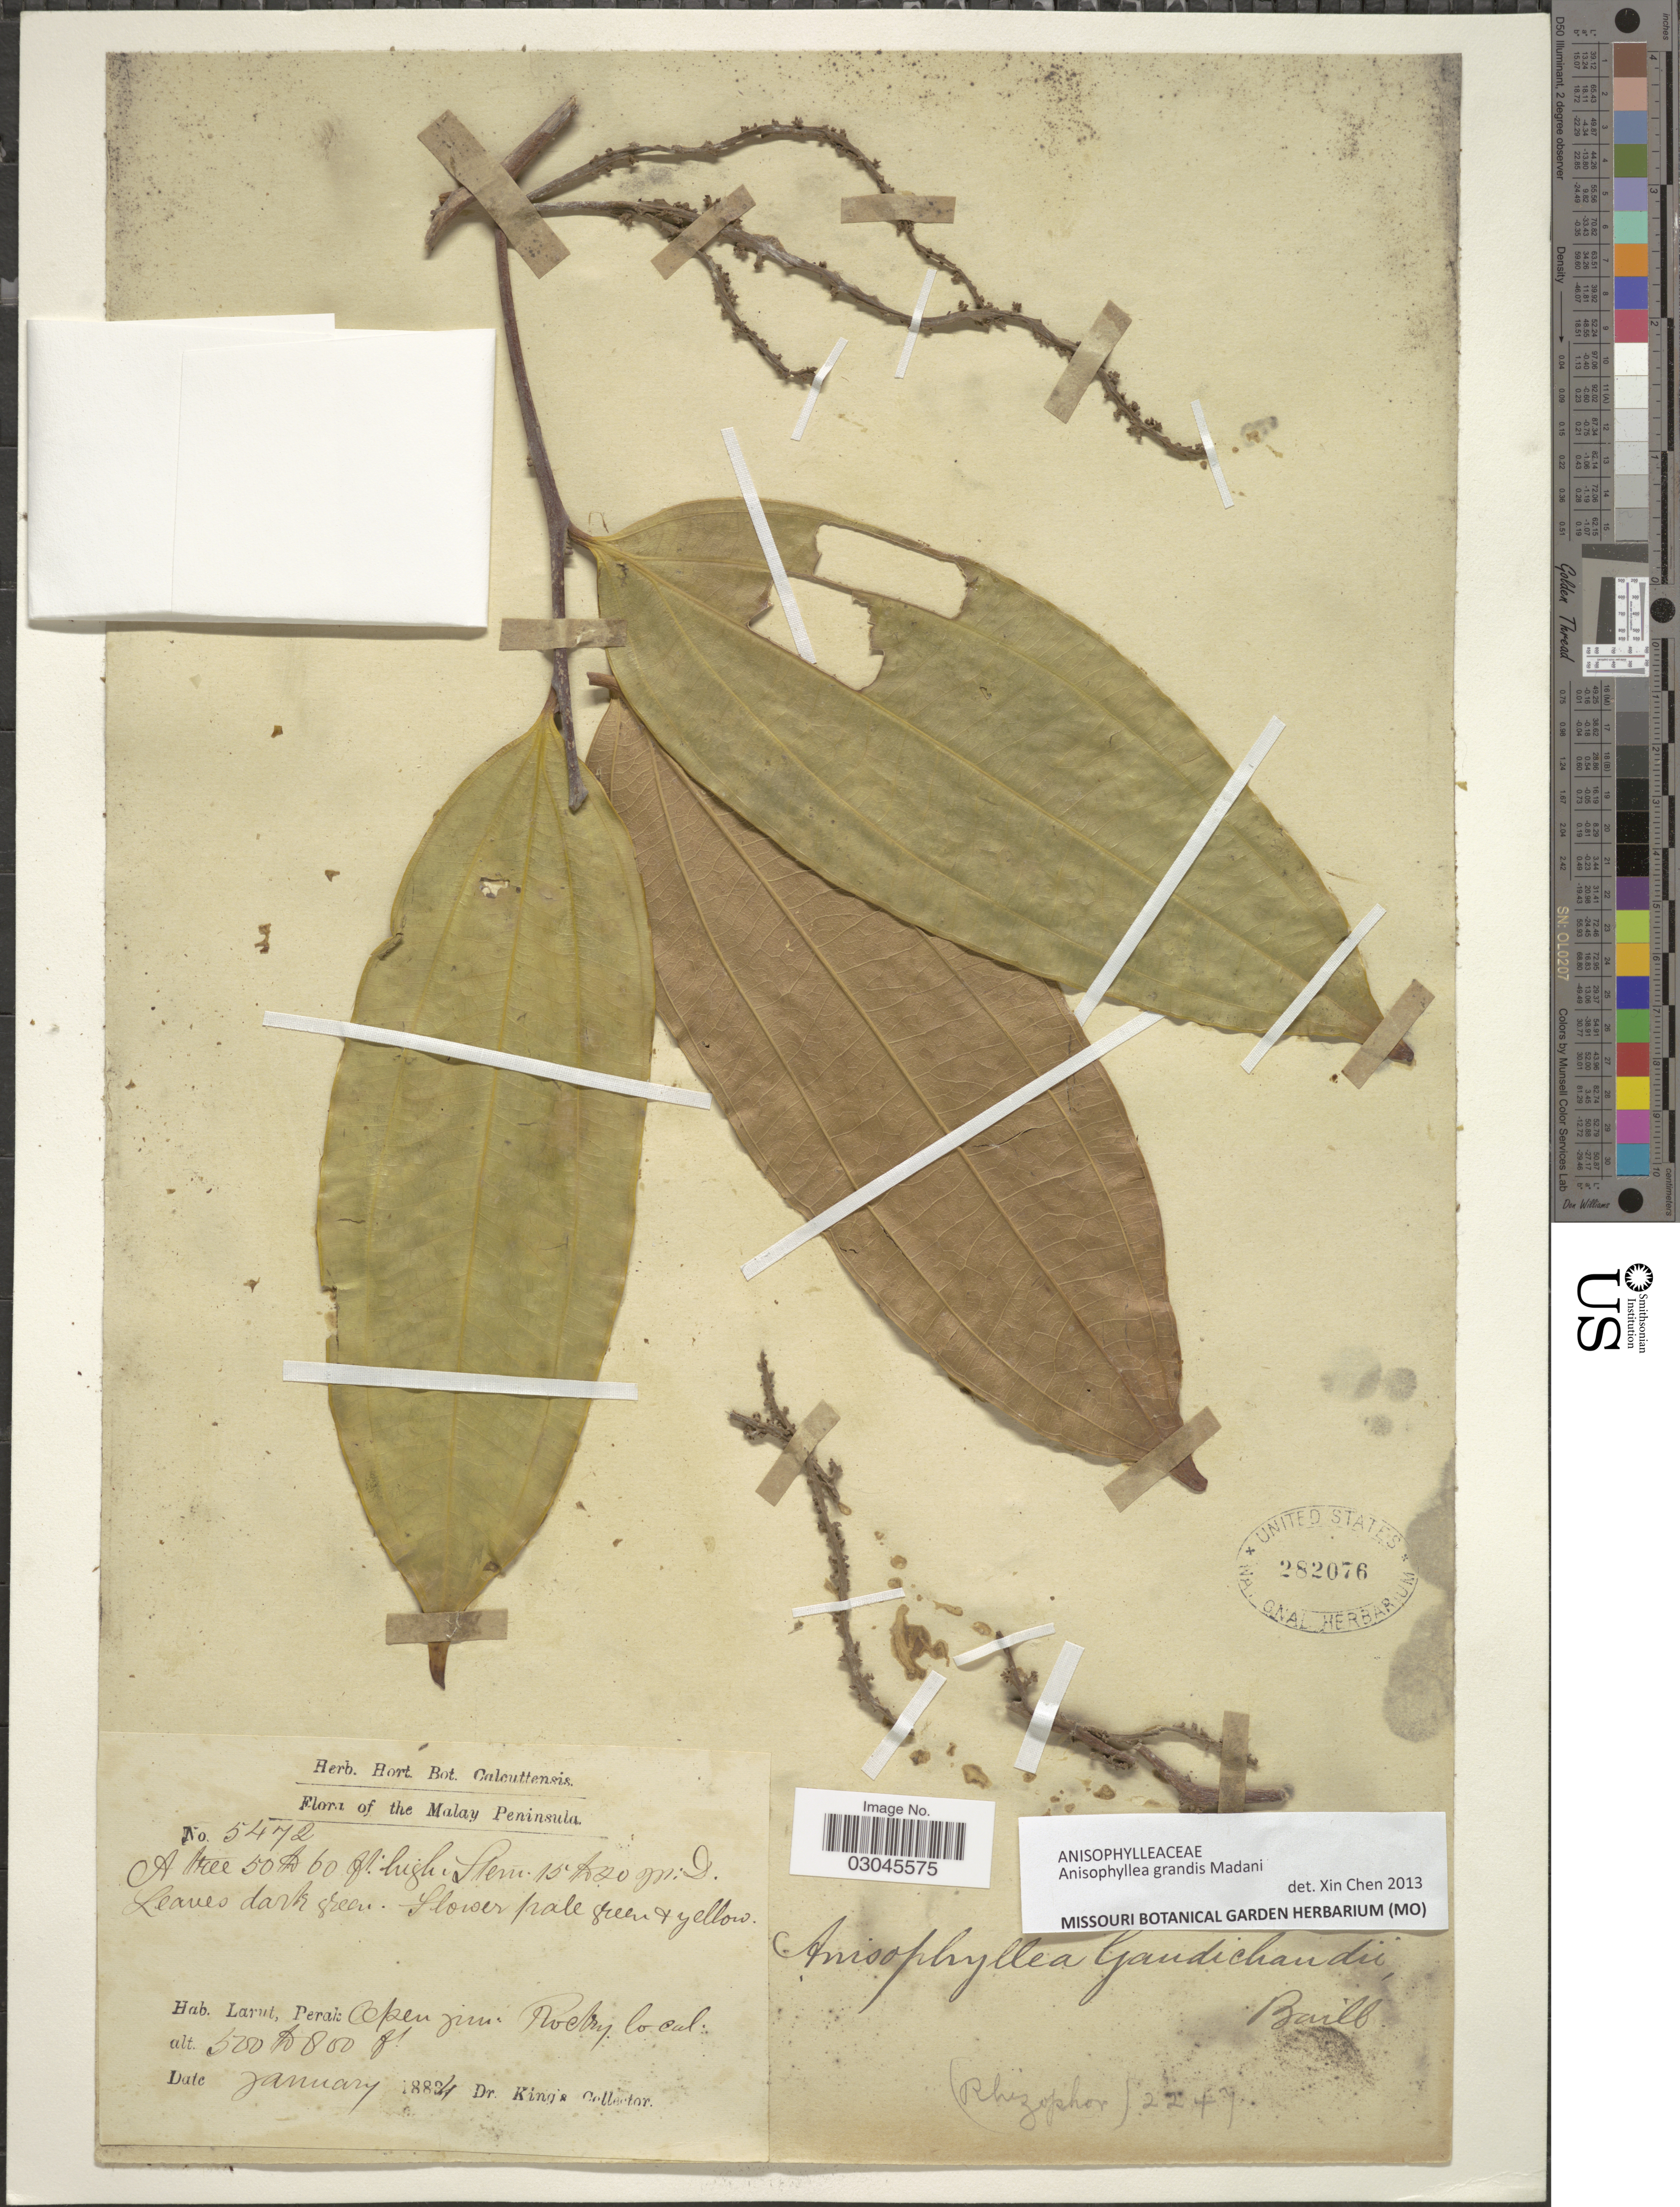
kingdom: Plantae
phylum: Tracheophyta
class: Magnoliopsida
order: Cucurbitales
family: Anisophylleaceae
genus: Anisophyllea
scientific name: Anisophyllea grandis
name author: Burkill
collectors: Dr. King's collector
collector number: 5472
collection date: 1884-01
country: Malaysia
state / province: Perak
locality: Malay Peninsula. Larut.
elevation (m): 152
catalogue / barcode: US 282076